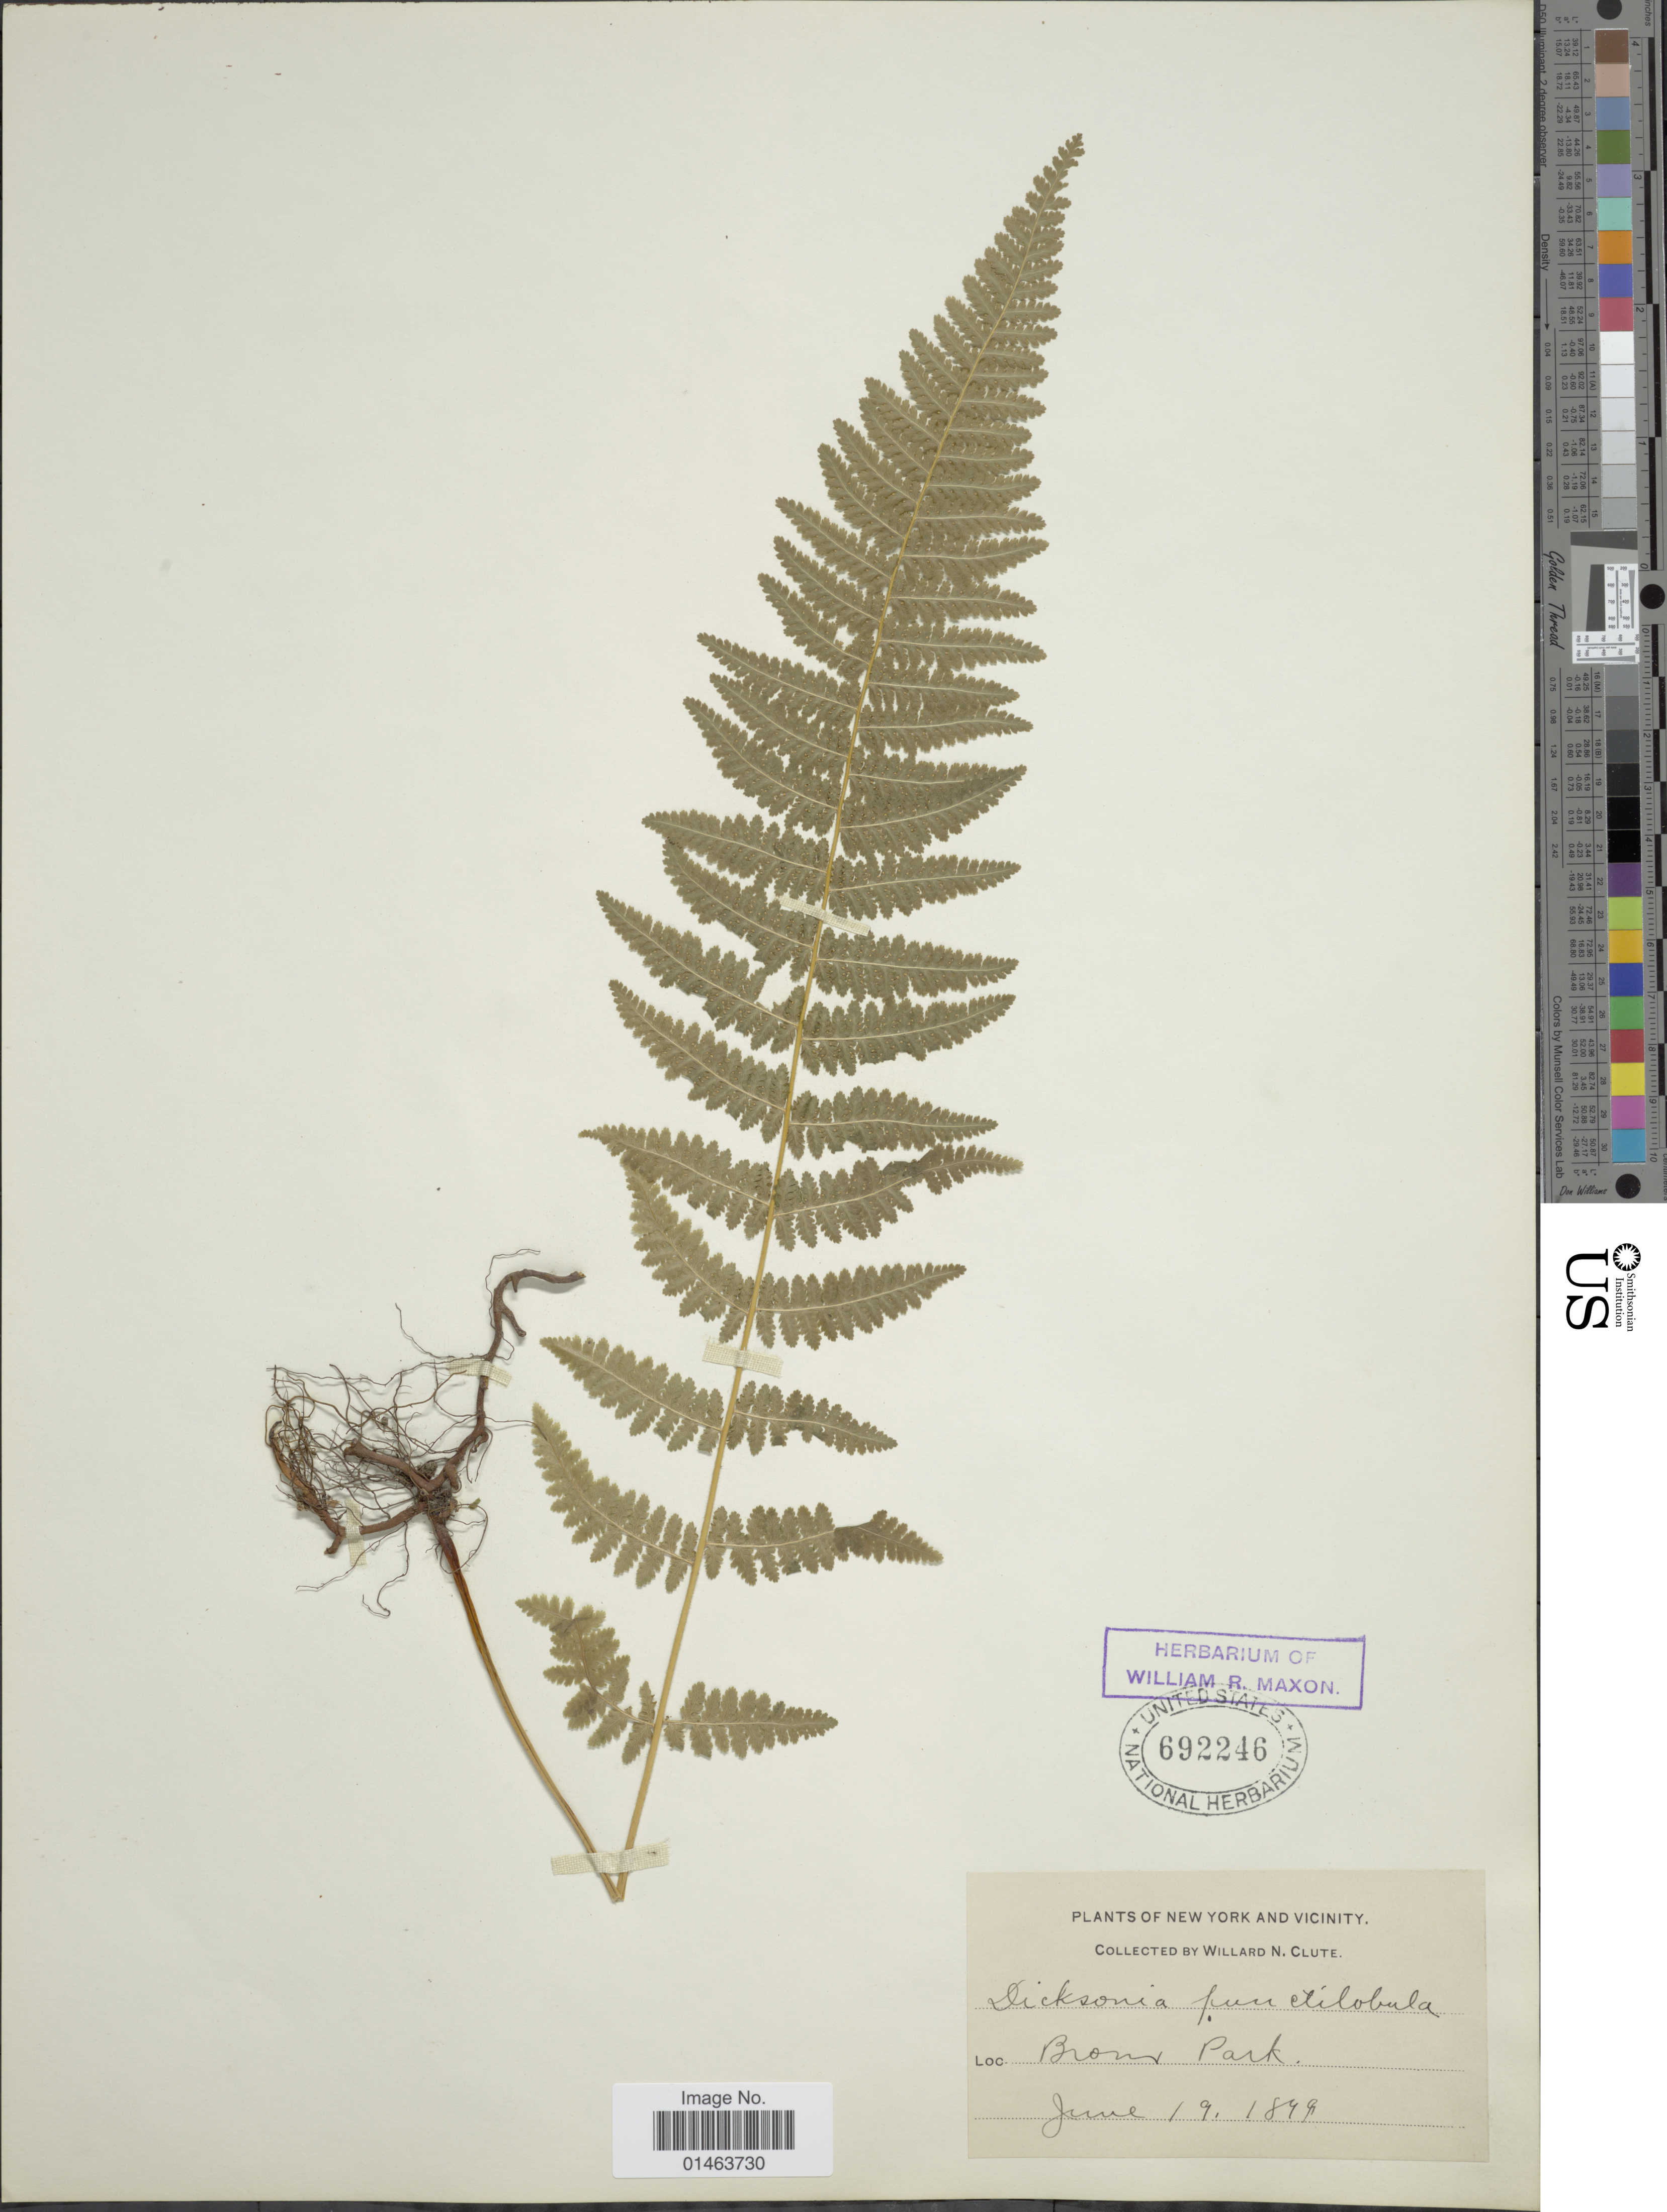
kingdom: Plantae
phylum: Tracheophyta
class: Polypodiopsida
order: Polypodiales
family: Dennstaedtiaceae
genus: Dennstaedtia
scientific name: Dennstaedtia punctilobula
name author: (Michx.) T. Moore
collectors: W. N. Clute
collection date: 1849-06-19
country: United States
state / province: New York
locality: New York and Vicinity, Bron Park.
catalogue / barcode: US 692246